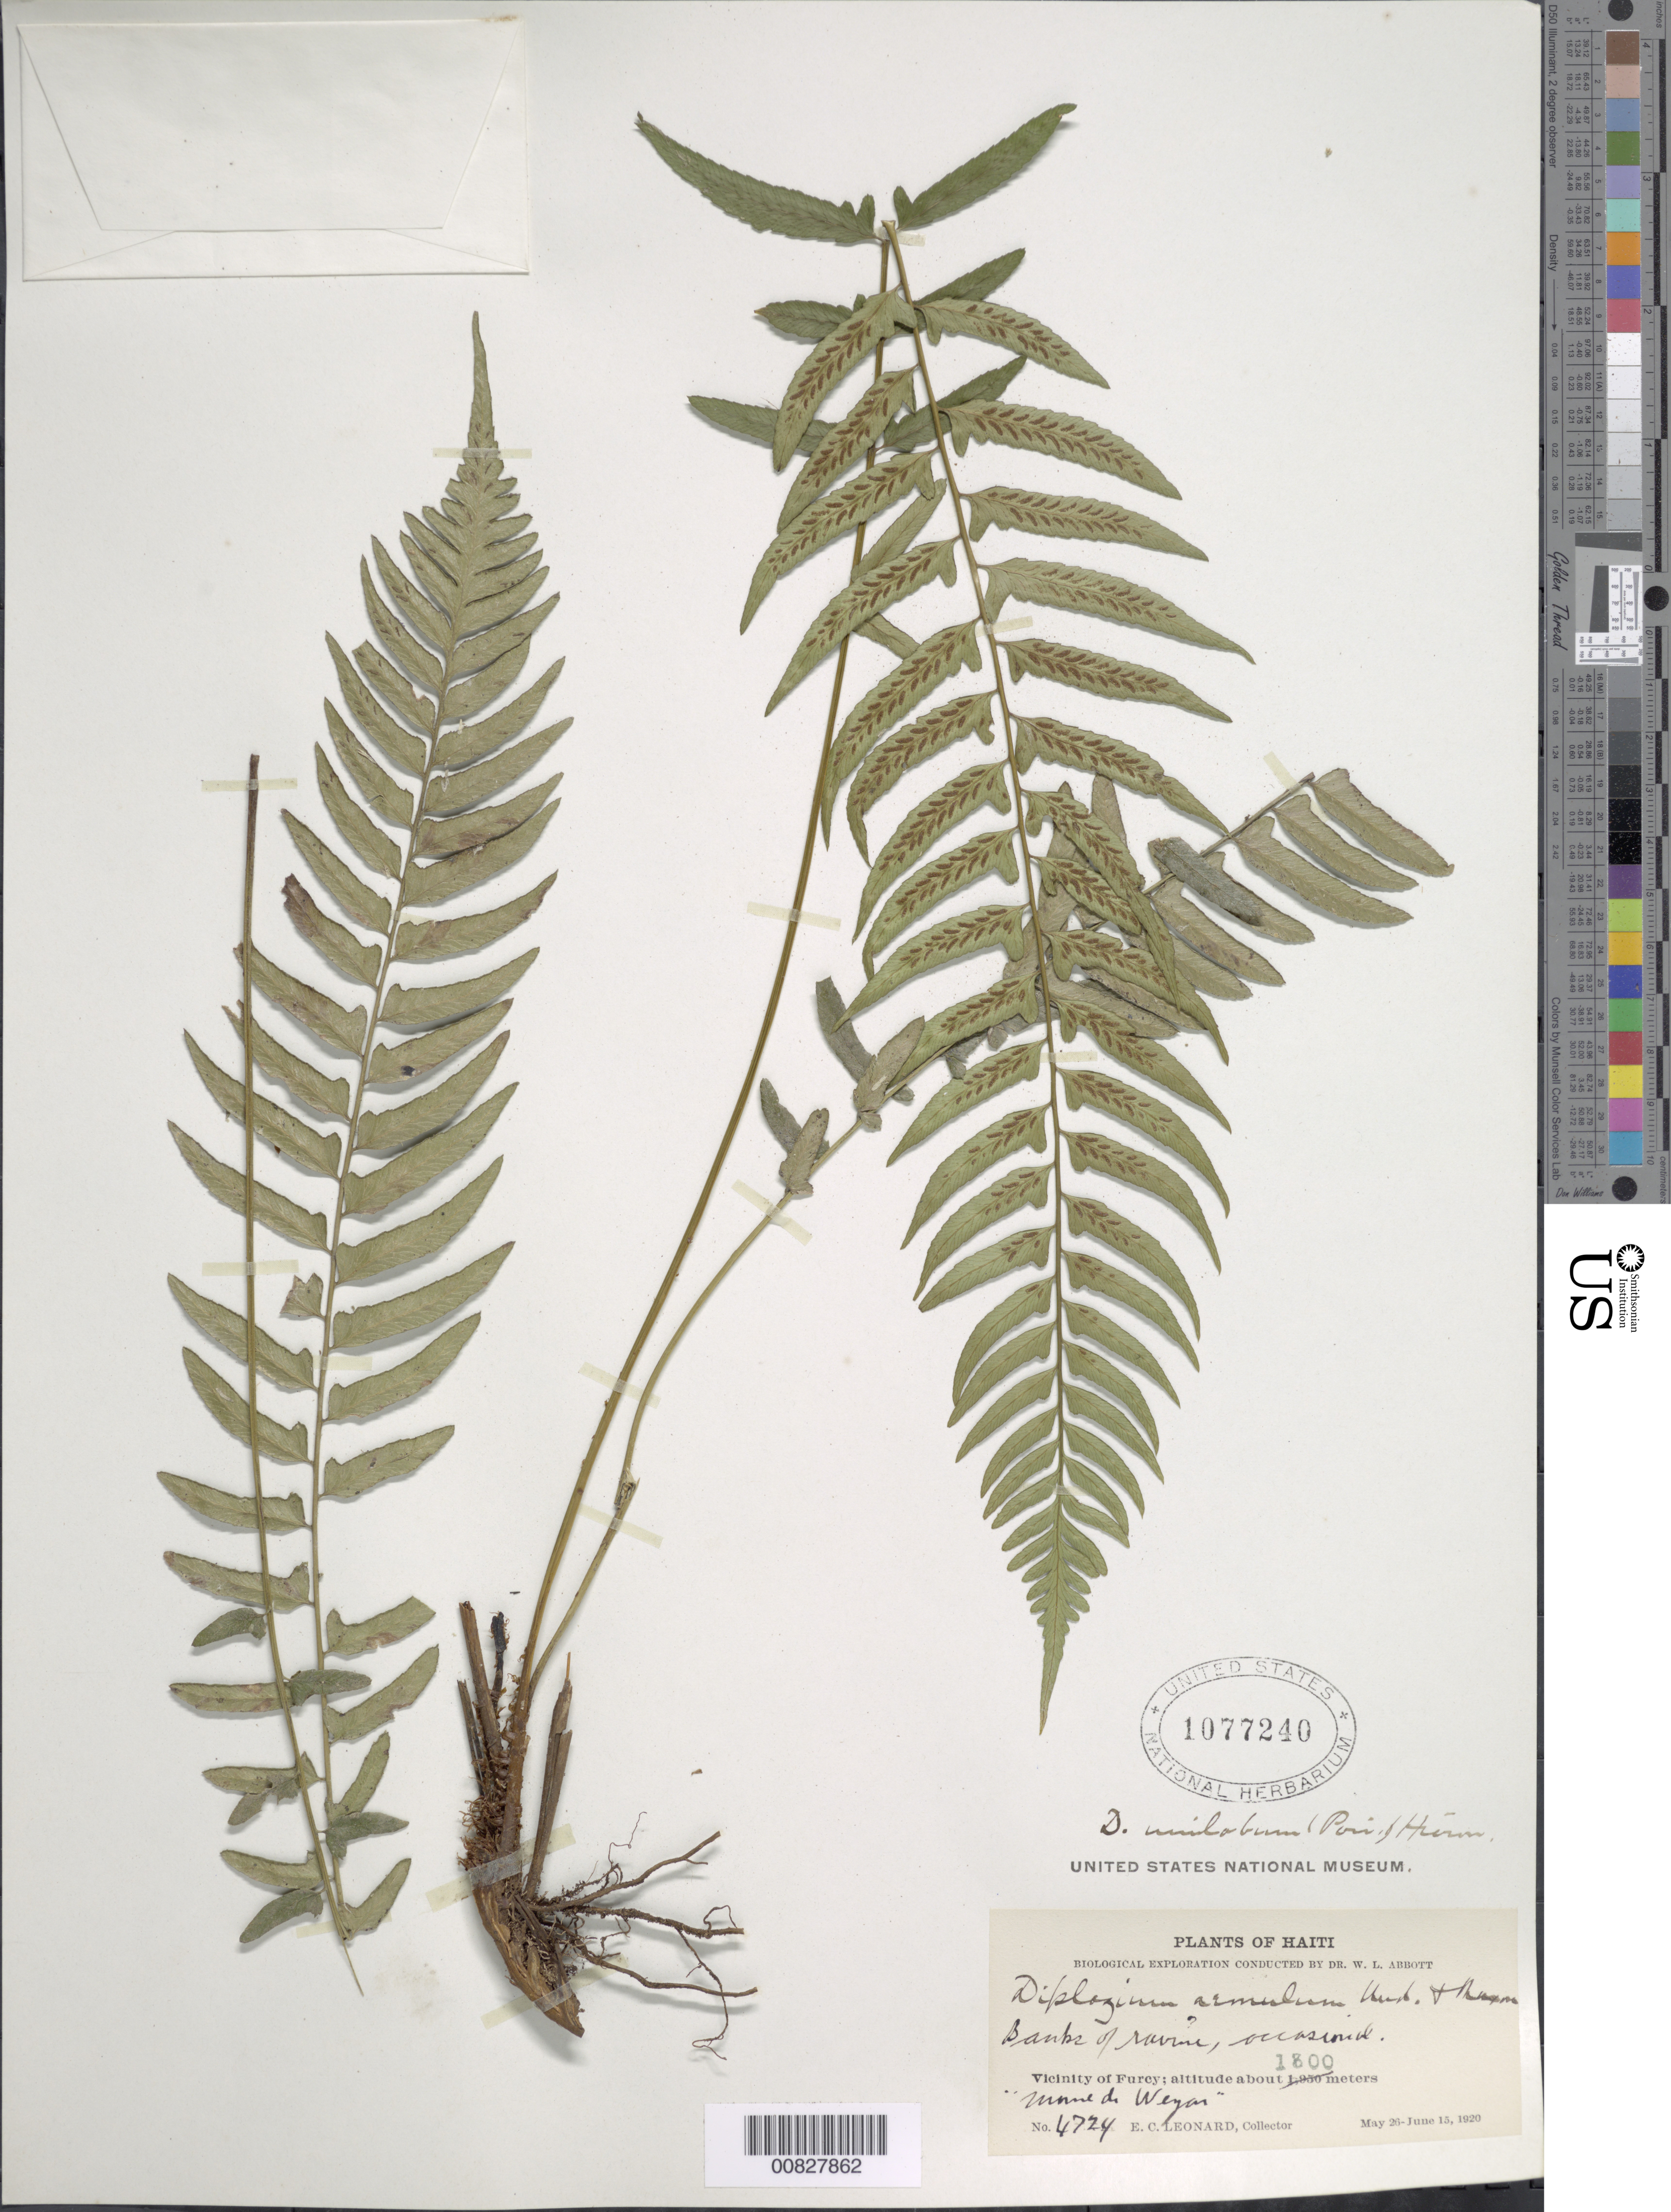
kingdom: Plantae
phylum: Tracheophyta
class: Polypodiopsida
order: Polypodiales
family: Athyriaceae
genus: Diplazium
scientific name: Diplazium unilobum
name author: (Poir.) Hieron.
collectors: E. C. Leonard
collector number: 4724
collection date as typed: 26 May 1920 to 15 Jun 1920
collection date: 1920-05-26/1920-06-15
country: Haiti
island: Hispaniola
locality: Furcy vicinity, Morne de Weyan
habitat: Banks of ravine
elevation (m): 1300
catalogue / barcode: US 1077240